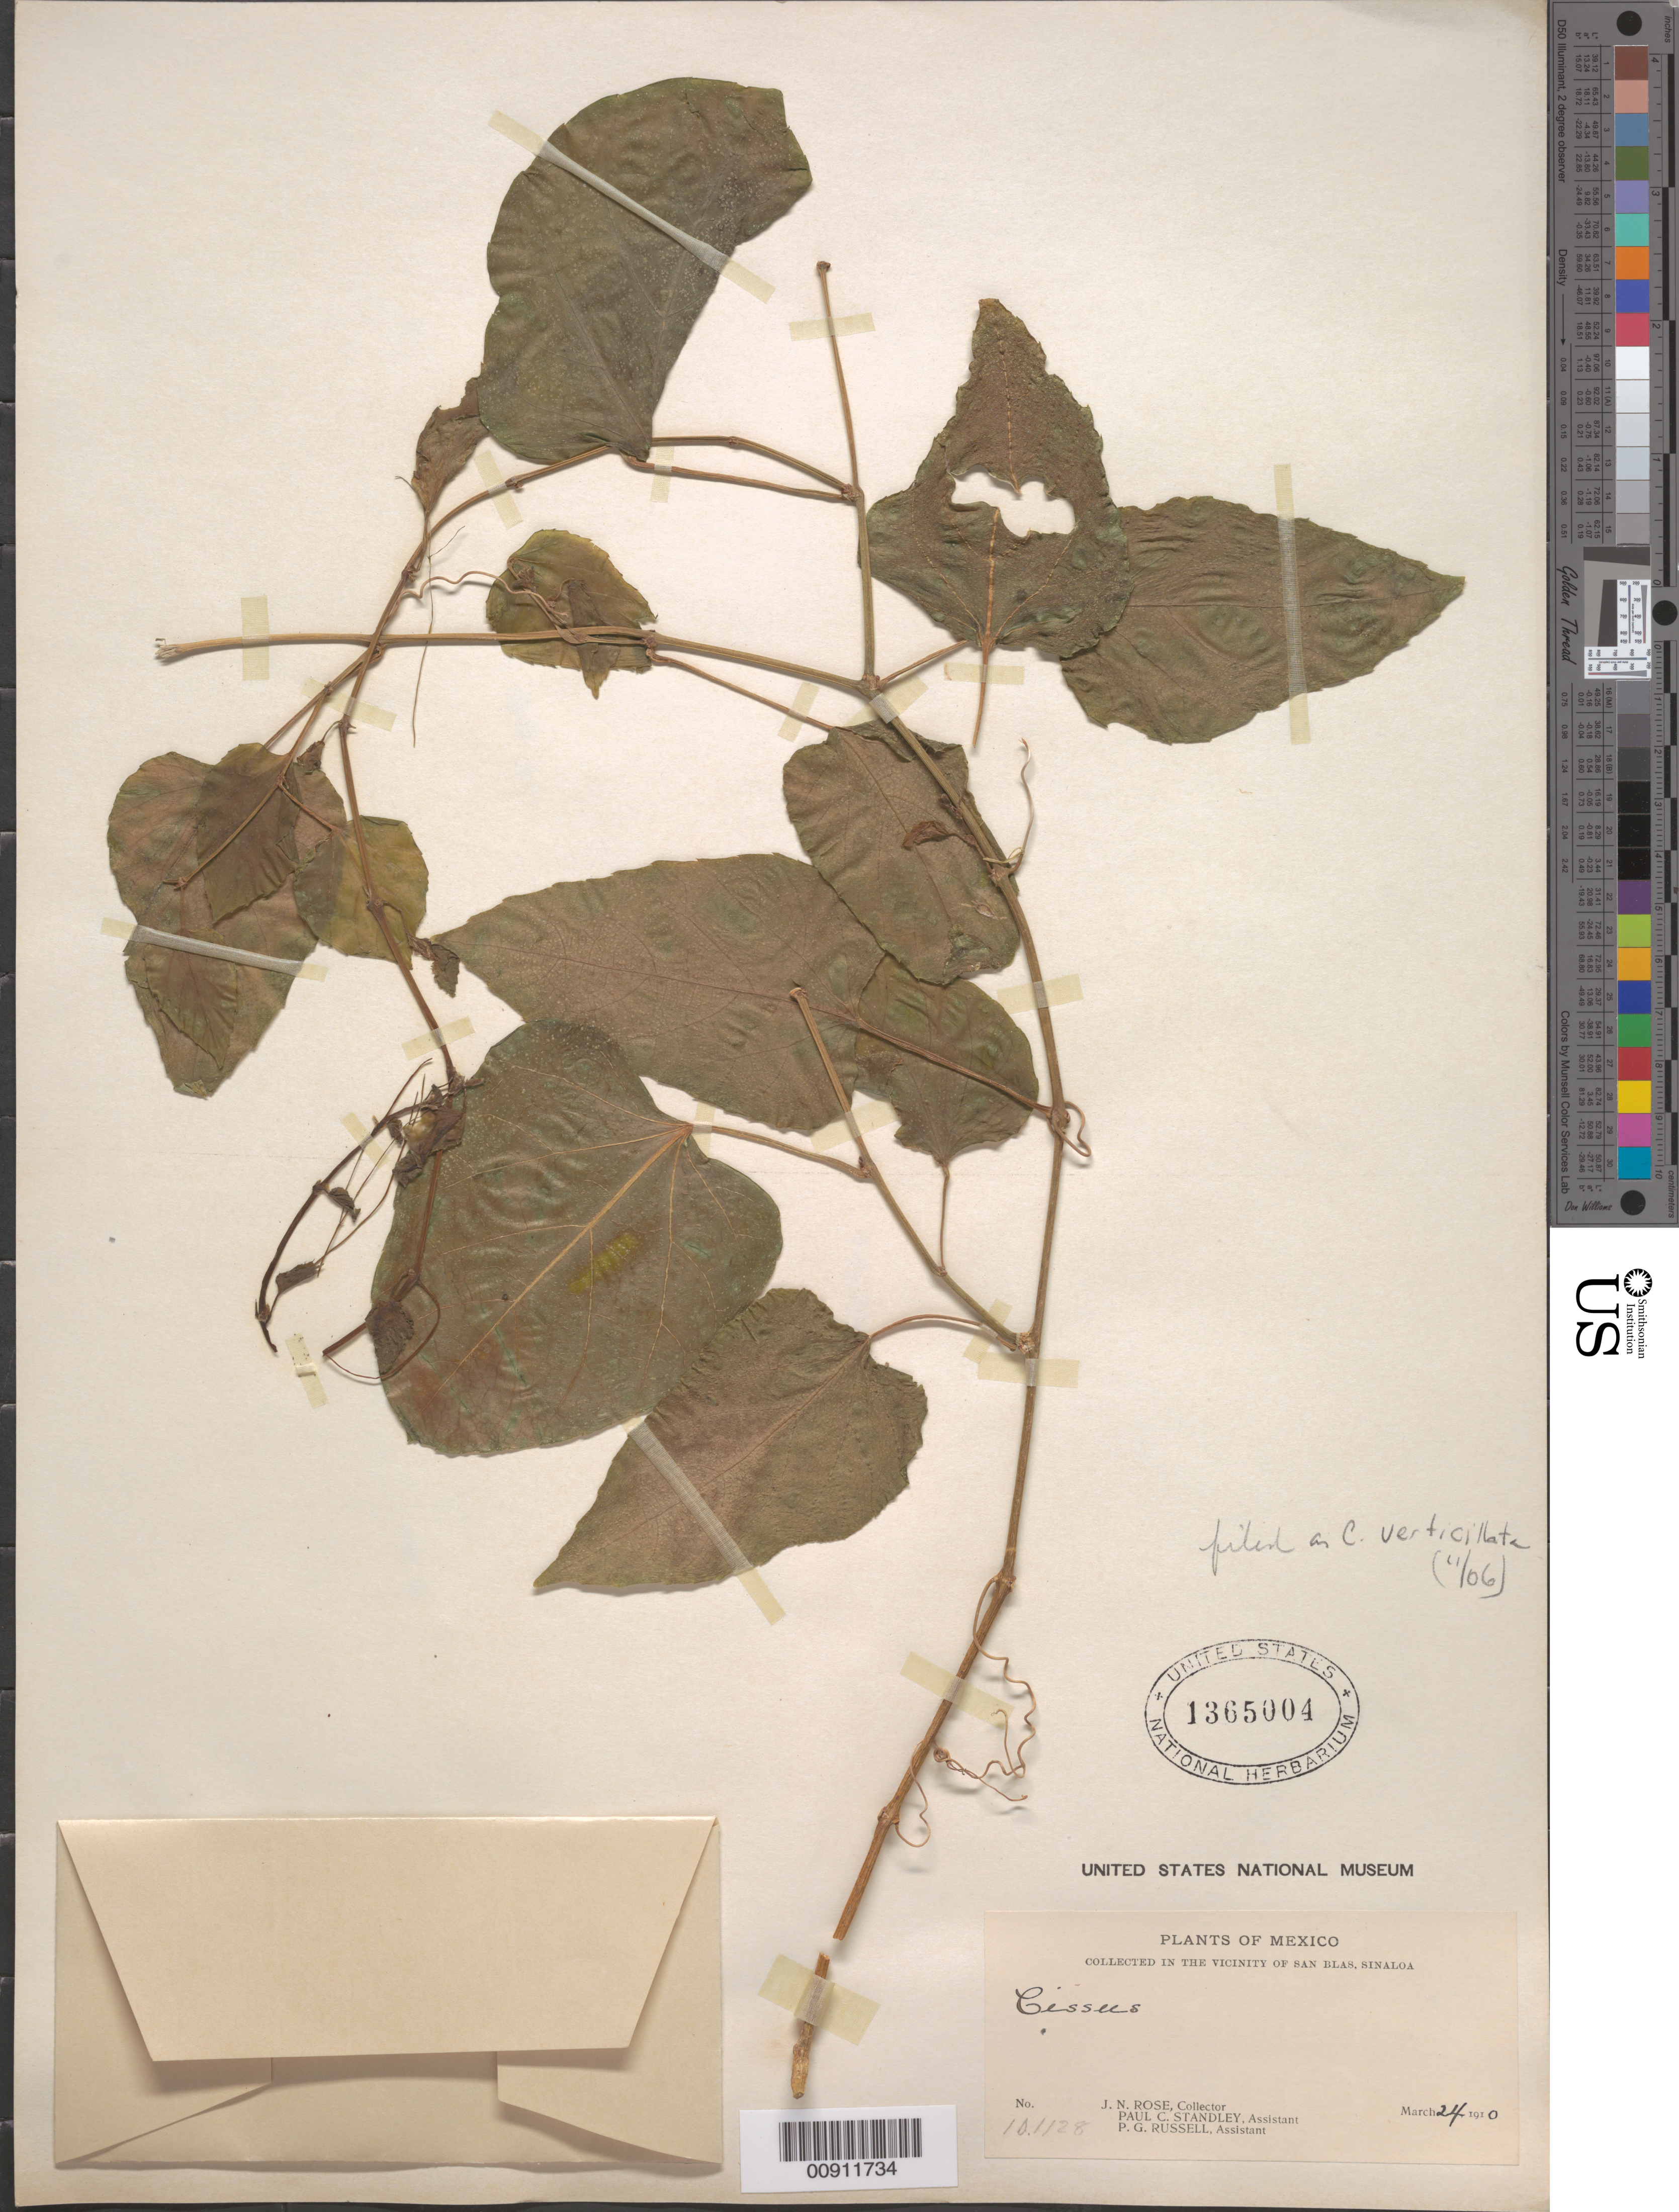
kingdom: Plantae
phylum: Tracheophyta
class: Magnoliopsida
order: Vitales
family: Vitaceae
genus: Cissus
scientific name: Cissus verticillata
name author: (L.) Nicolson & C.E. Jarvis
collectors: J. N. Rose, P. C. Standley & P. G. Russell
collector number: Green House No. 10.1128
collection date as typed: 24 Mar 1910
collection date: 1910-03-24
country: Mexico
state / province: Sinaloa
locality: Vicinity of San Blas, Sinaloa.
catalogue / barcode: US 1365004